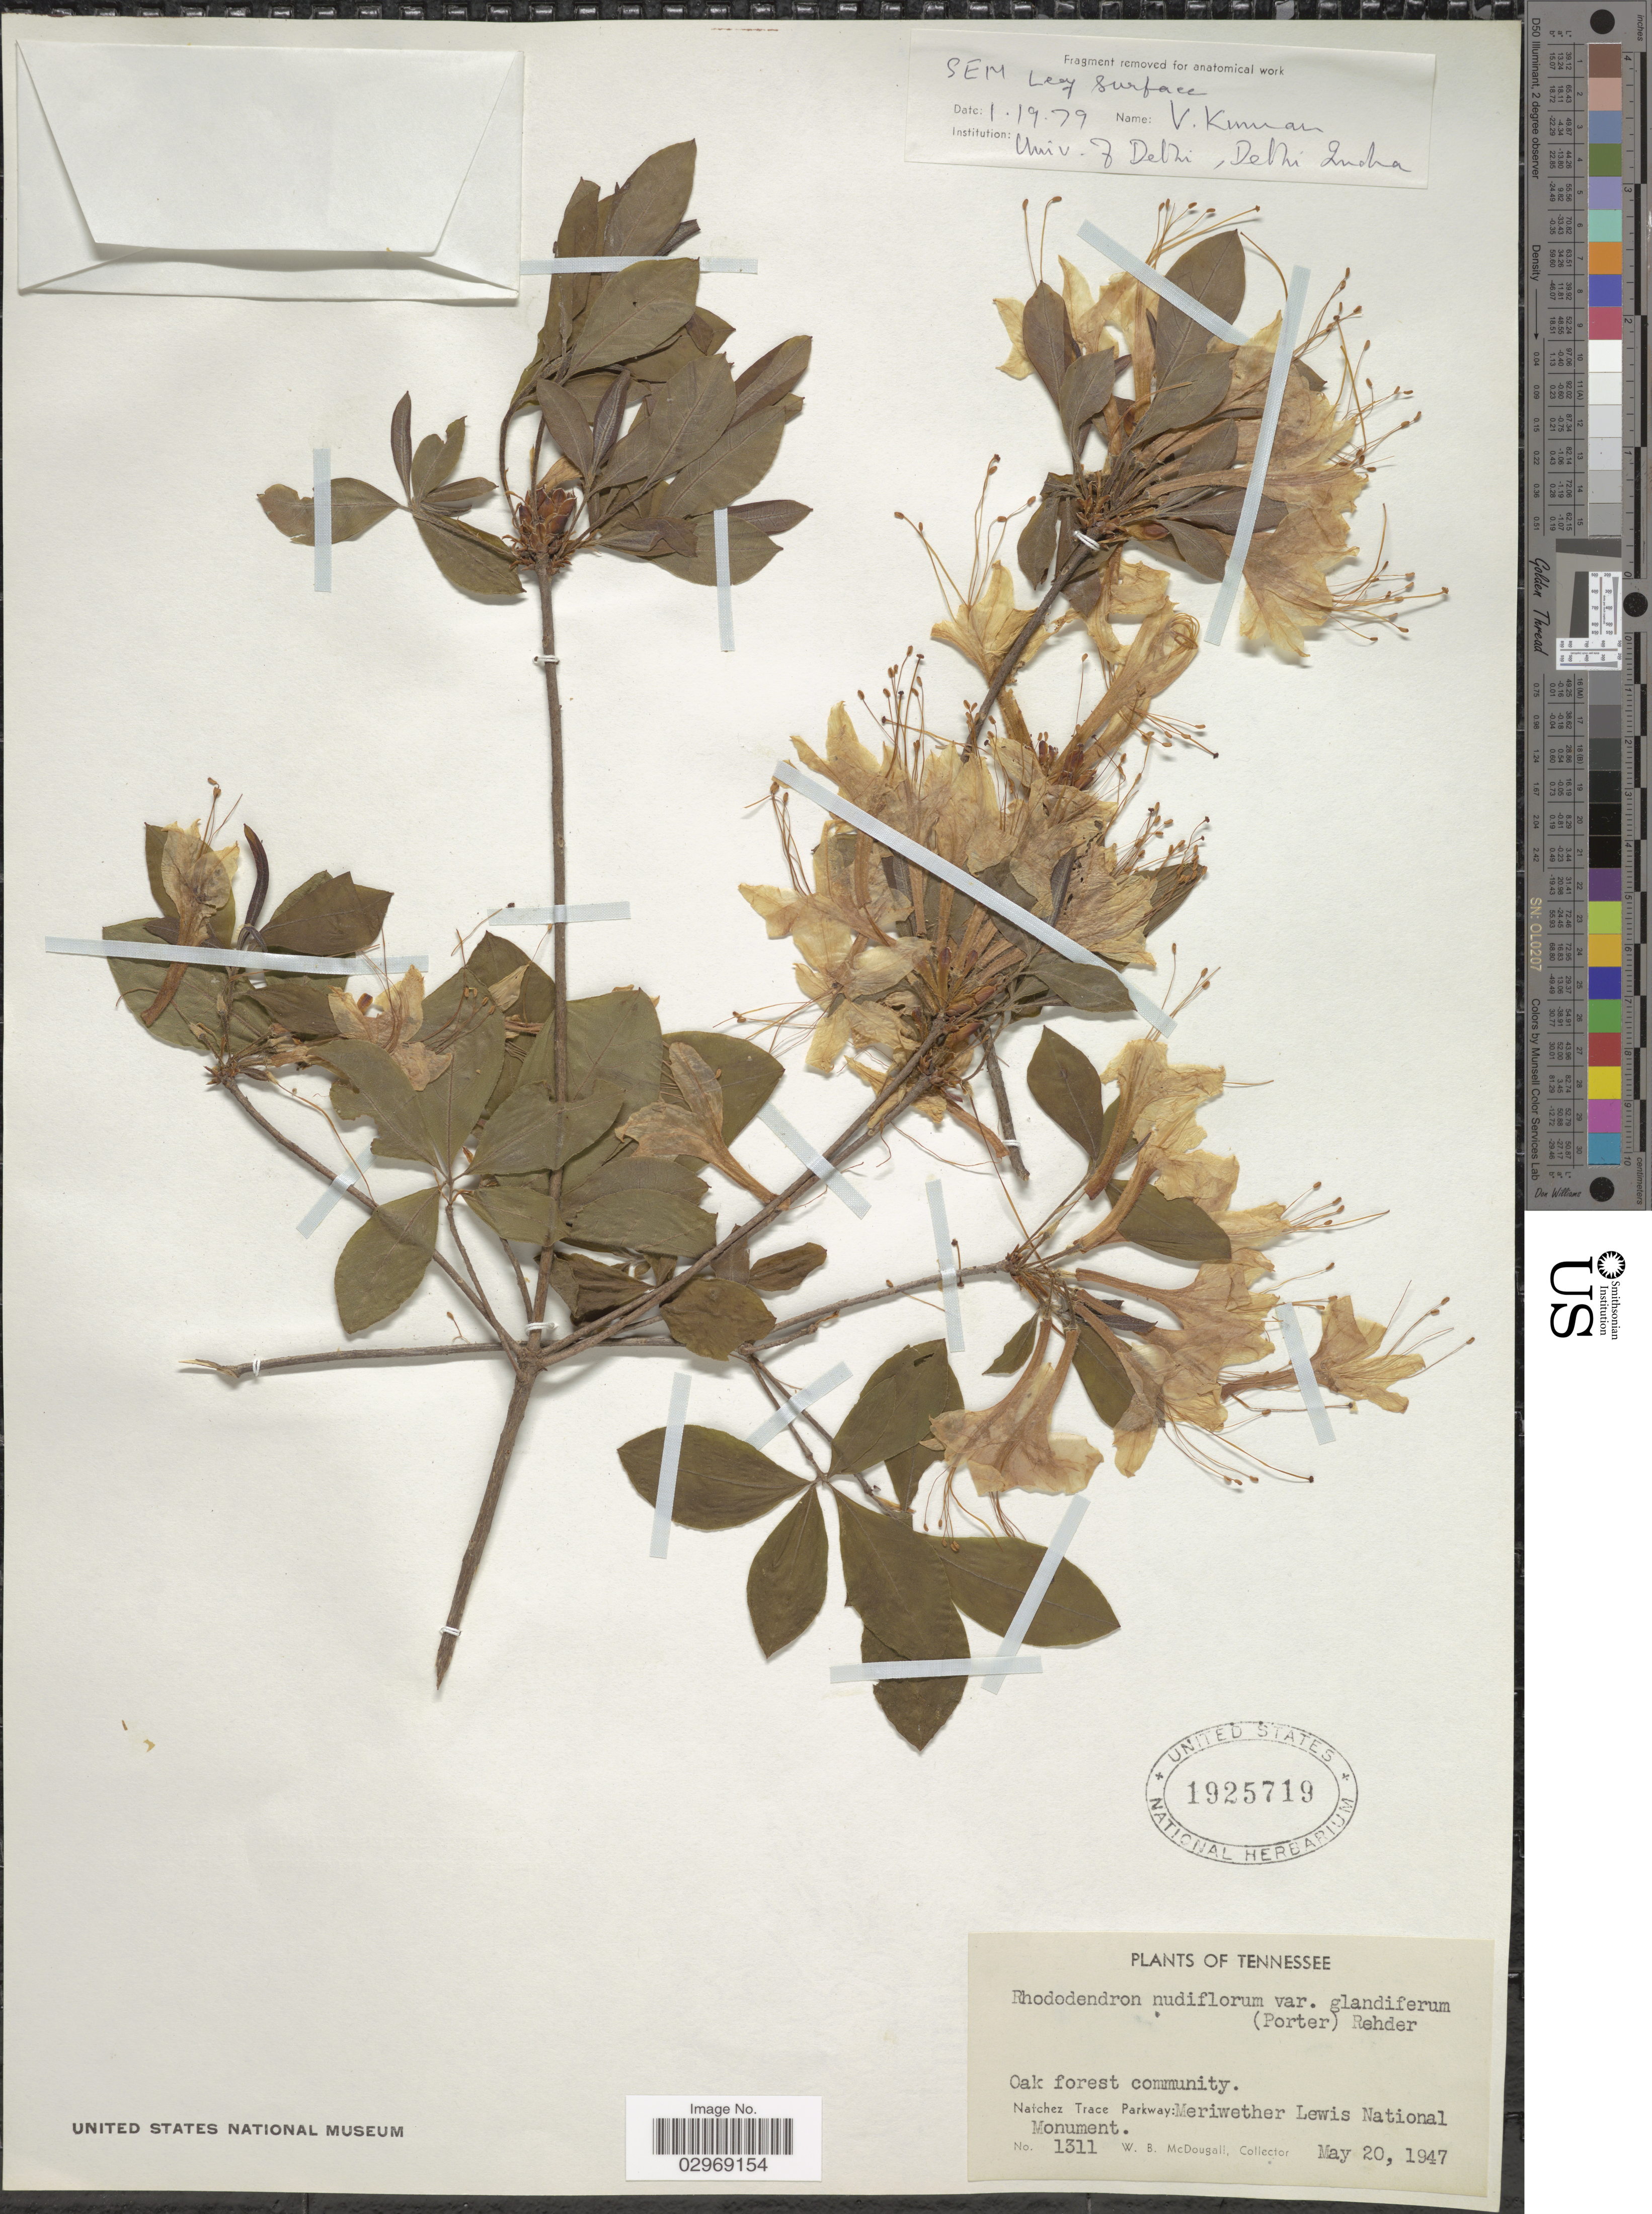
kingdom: Plantae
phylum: Tracheophyta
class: Magnoliopsida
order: Ericales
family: Ericaceae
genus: Rhododendron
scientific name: Rhododendron nudiflorum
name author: Torr.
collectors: W. B. McDougall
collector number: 1311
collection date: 1947-05-20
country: United States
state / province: Tennessee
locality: Oak forest community. Natchez Trace Parkway: Meriwether Lewis National Monument.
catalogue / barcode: US 1925719